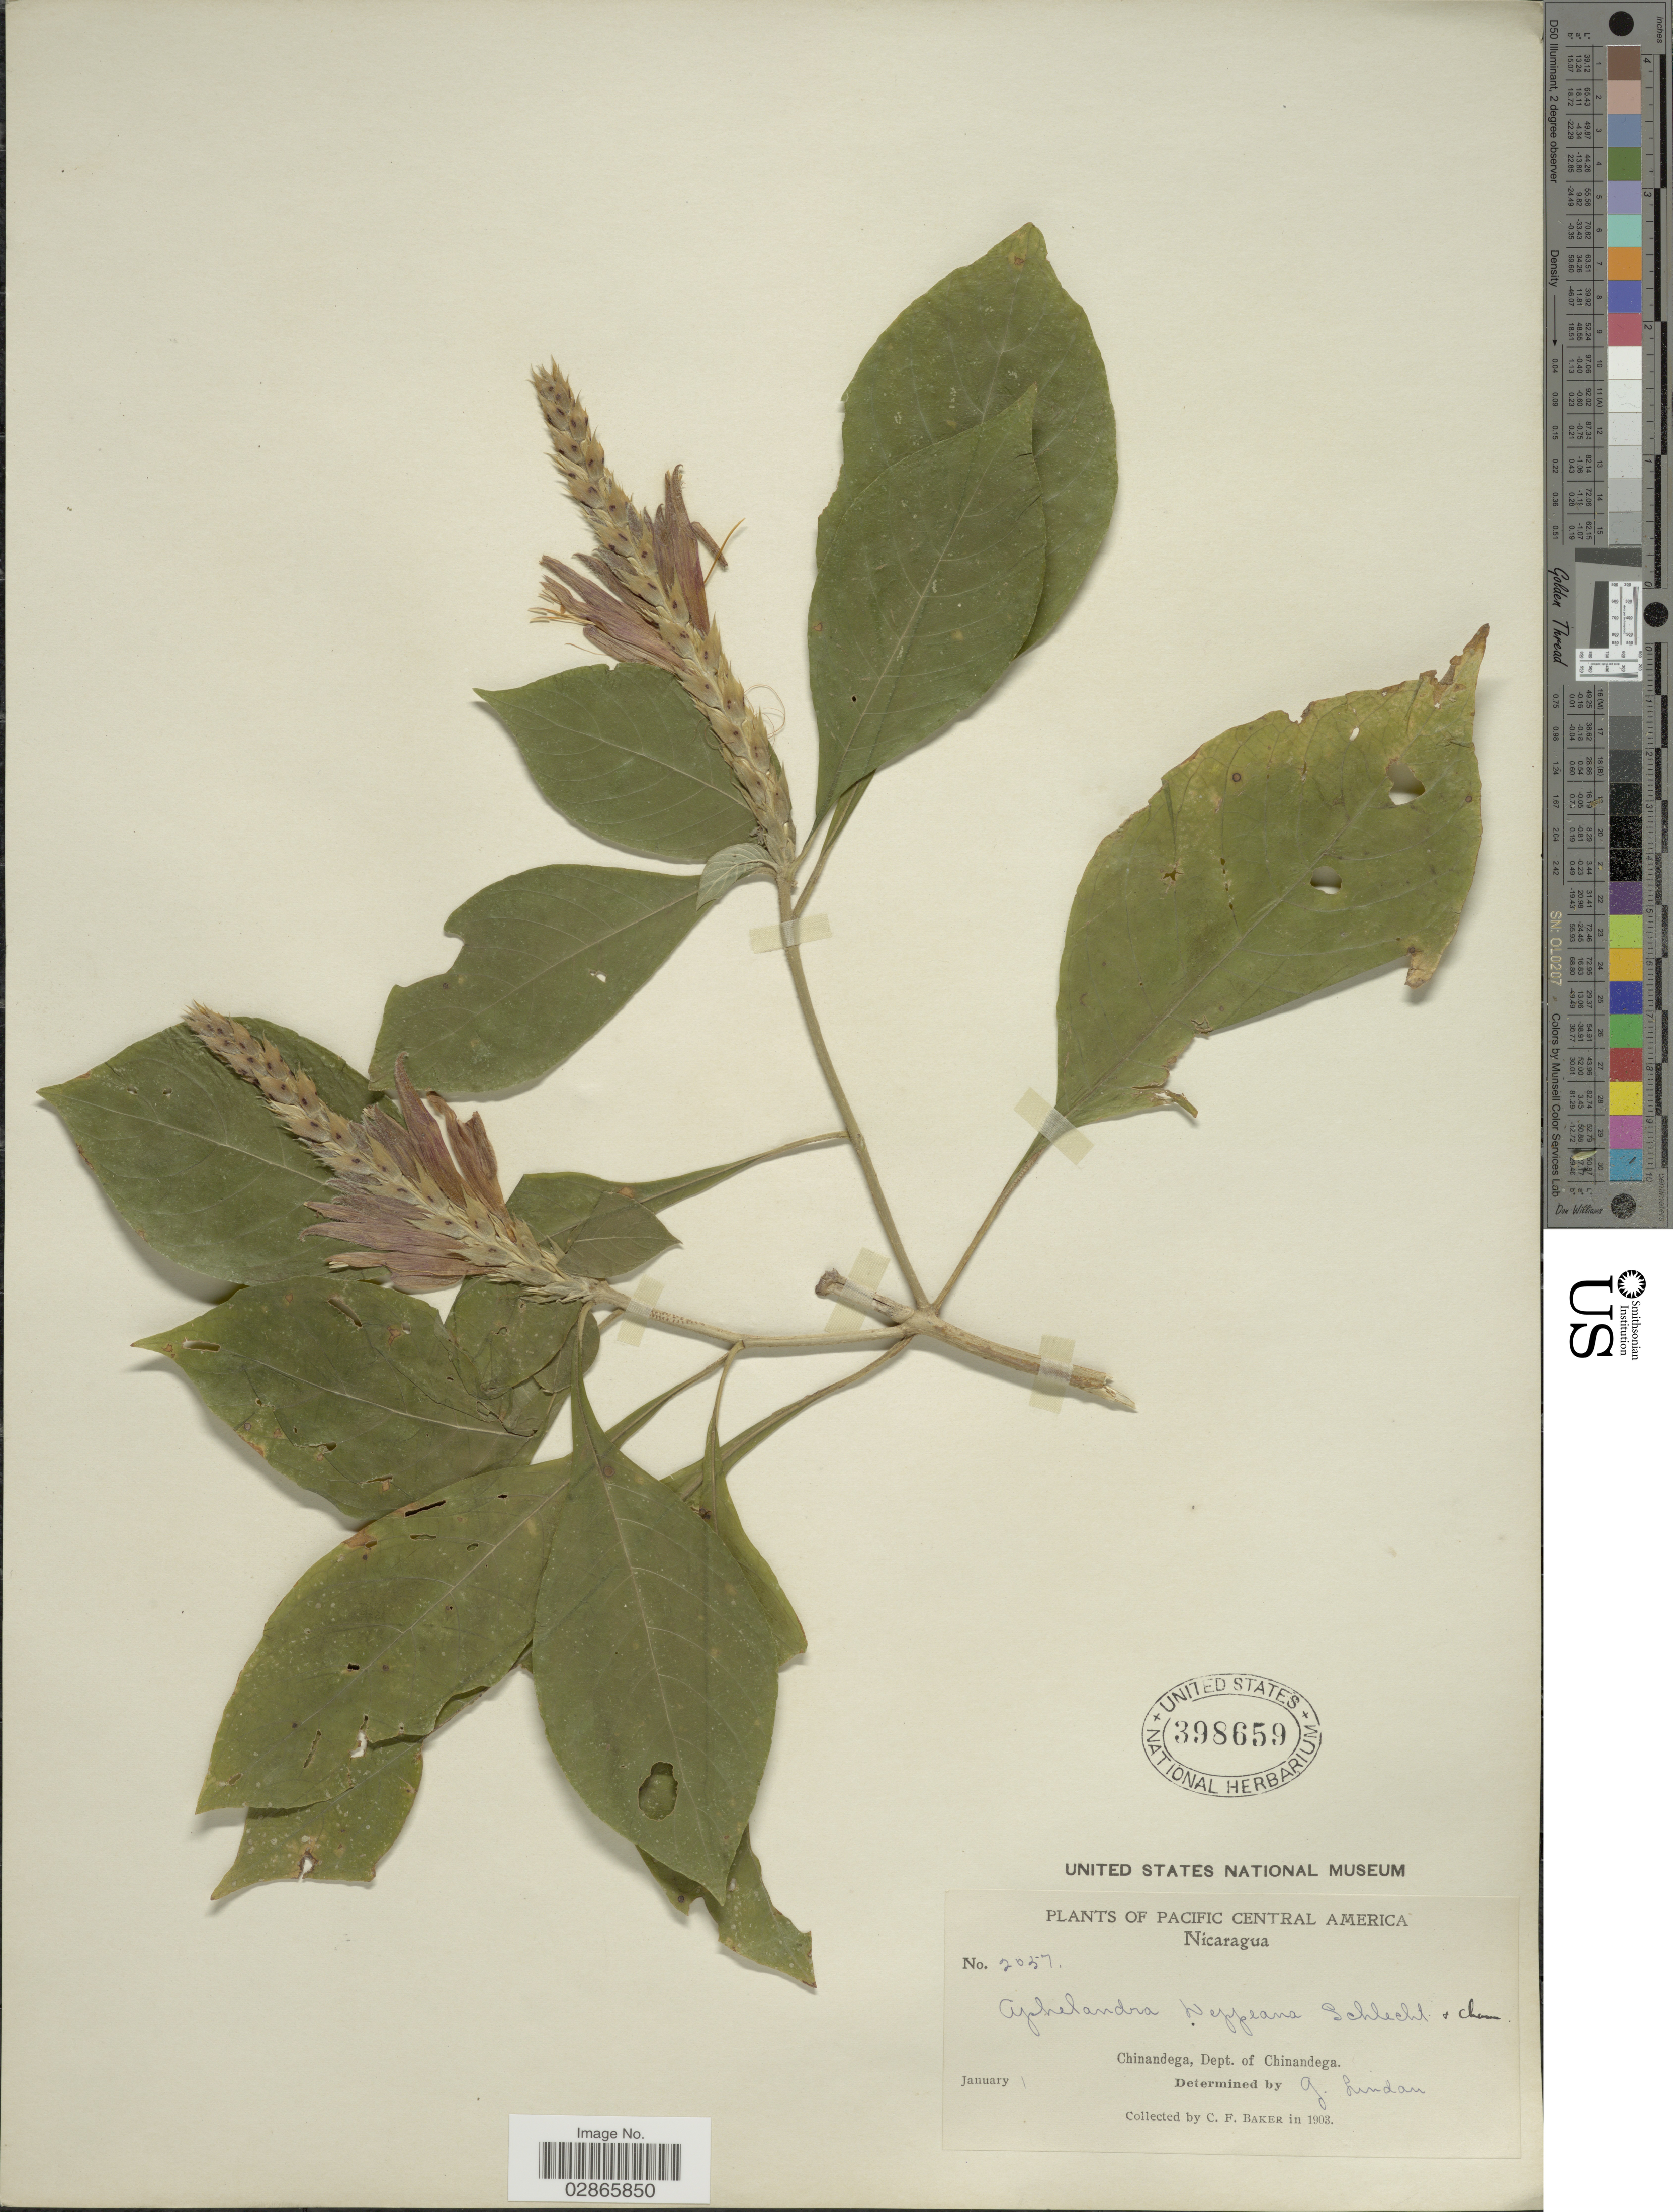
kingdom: Plantae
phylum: Tracheophyta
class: Magnoliopsida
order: Lamiales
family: Acanthaceae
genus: Aphelandra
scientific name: Aphelandra deppeana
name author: Schltdl. & Cham.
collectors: C. F. Baker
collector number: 2057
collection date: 1903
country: Nicaragua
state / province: Chinandega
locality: Dept. of Chinandega. Pacific Central America.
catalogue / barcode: US 398659